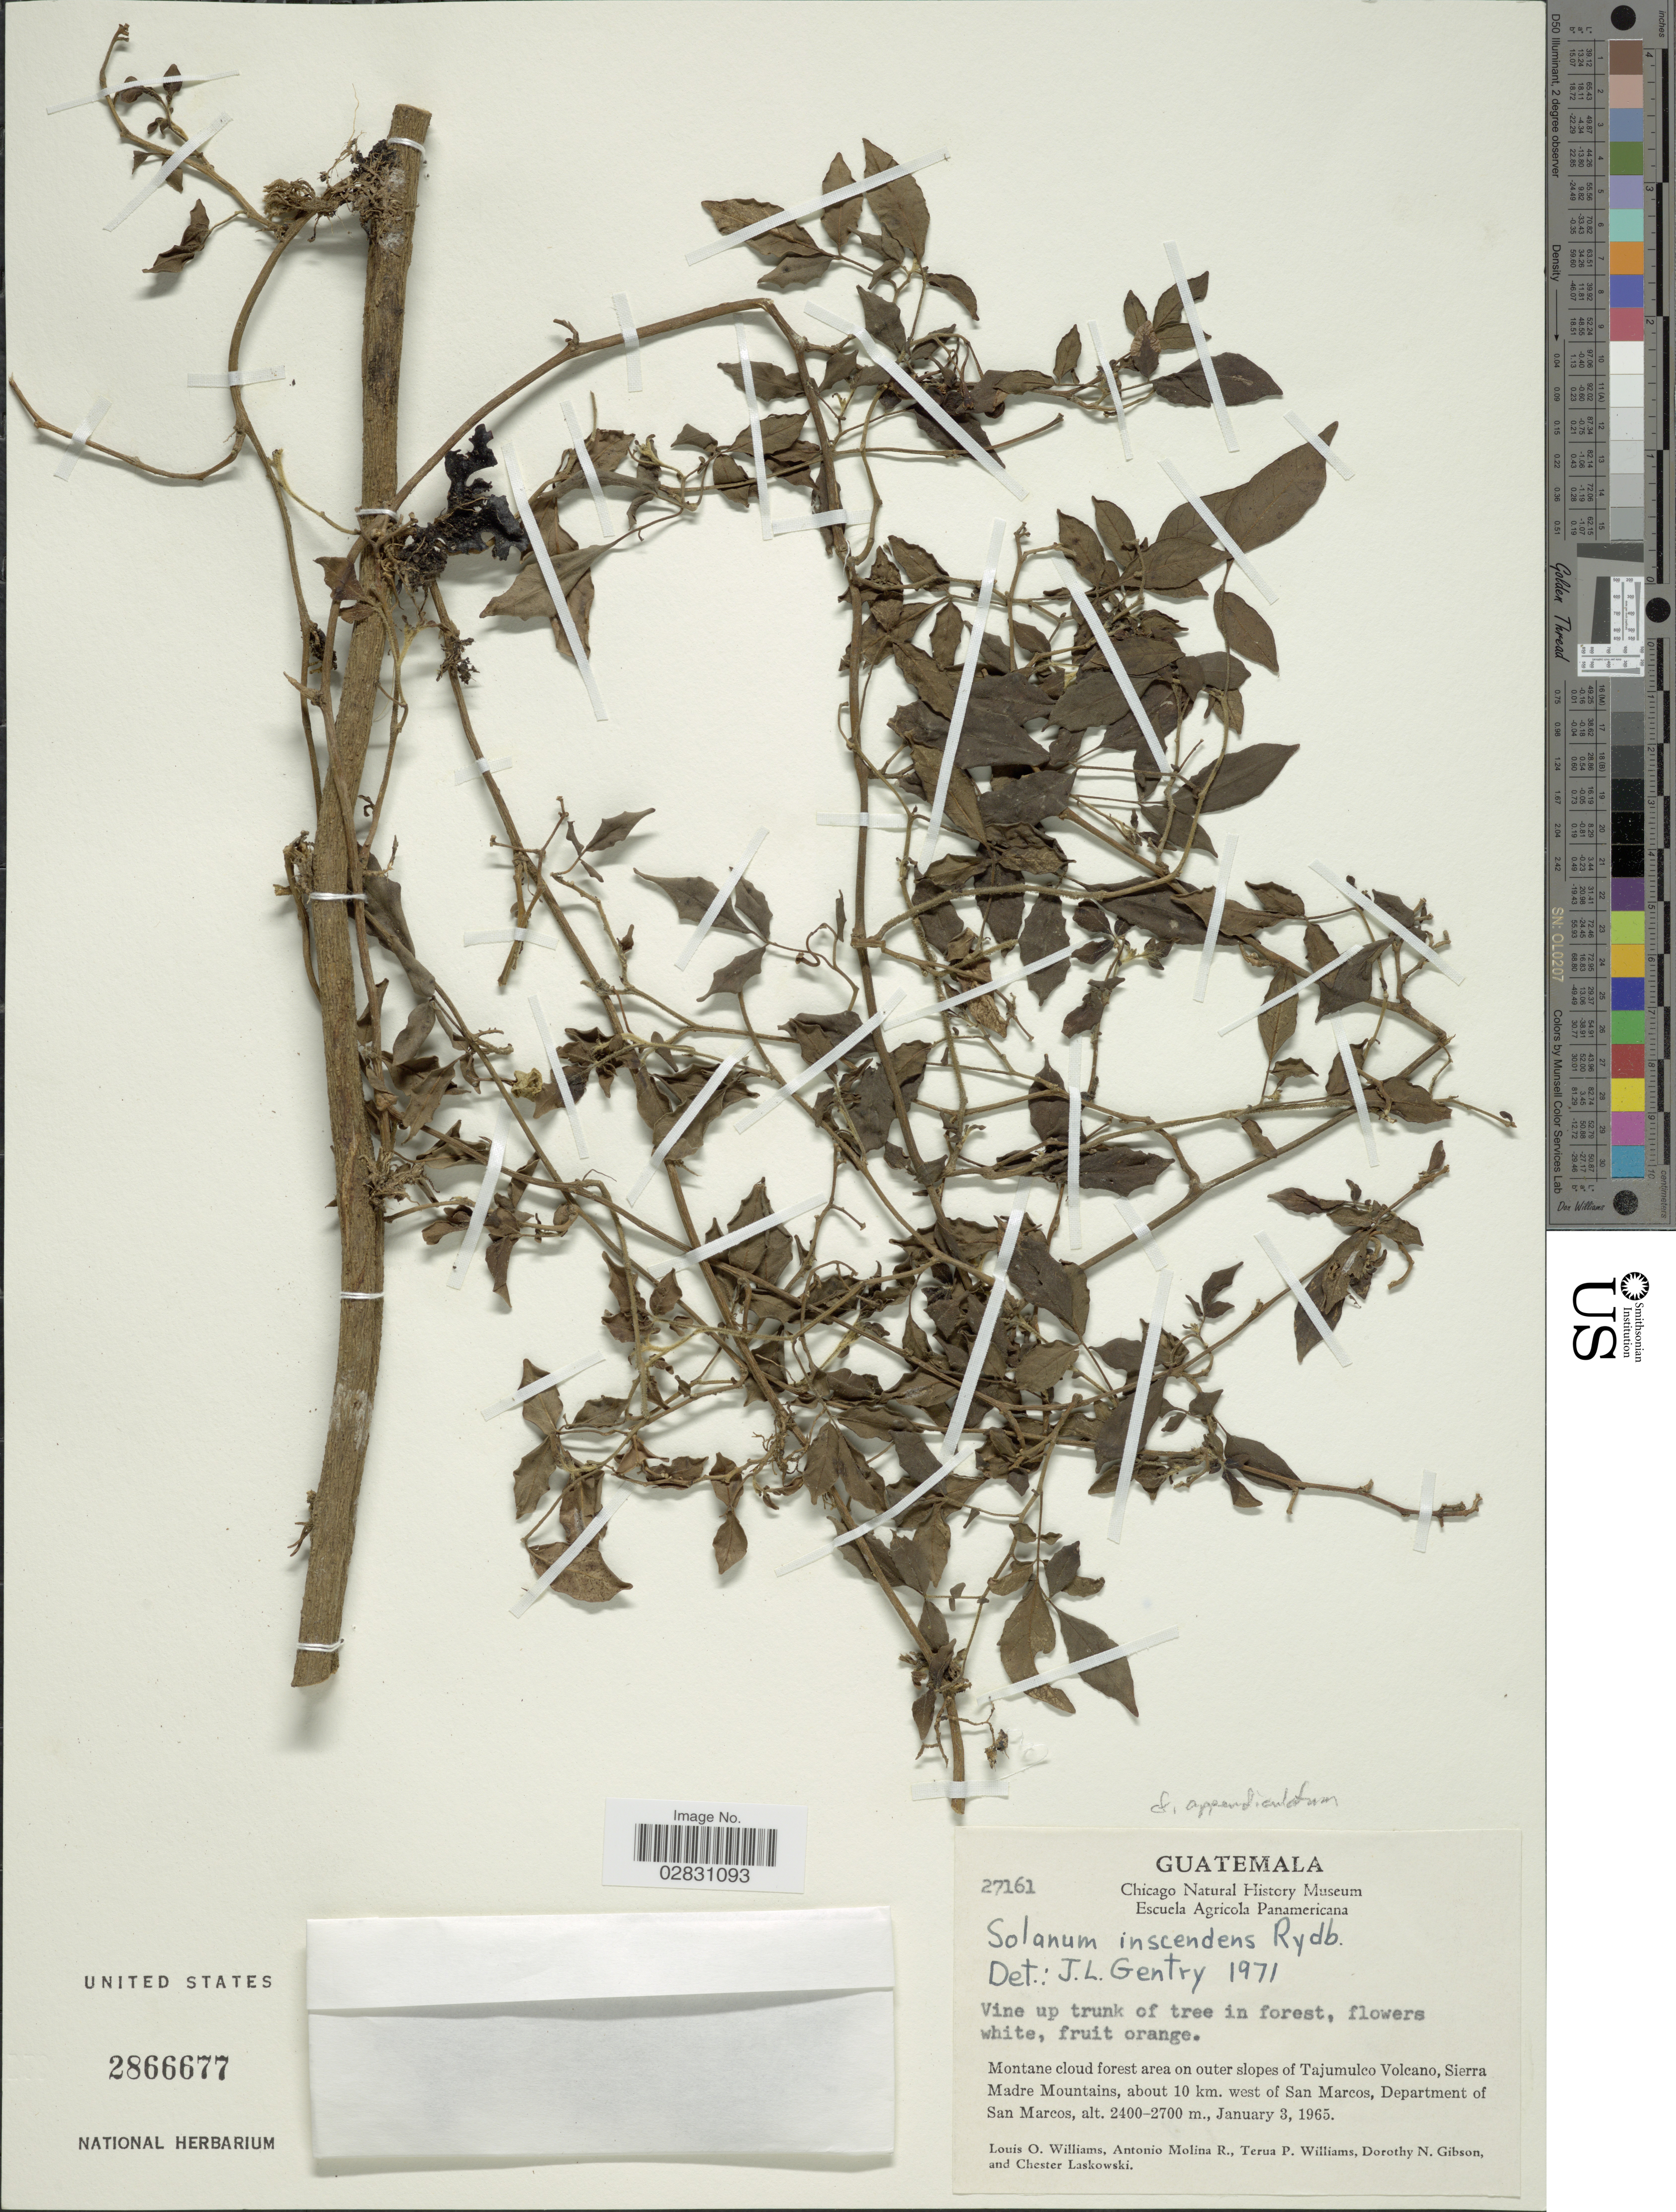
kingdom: Plantae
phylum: Tracheophyta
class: Magnoliopsida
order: Solanales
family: Solanaceae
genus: Solanum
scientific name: Solanum inscendens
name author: Rydb.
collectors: L. O. Williams, A. Molina R., T. Williams, D. N. Gibson & C. Laskowski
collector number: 27161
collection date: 1965-01-03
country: Guatemala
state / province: San Marcos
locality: Area on outer slopes of Tajumulco Volcano, Sierra Madre Mountains, about 10 km. west of San Marcos, Department of San Marcos.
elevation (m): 2400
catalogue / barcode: US 2866677